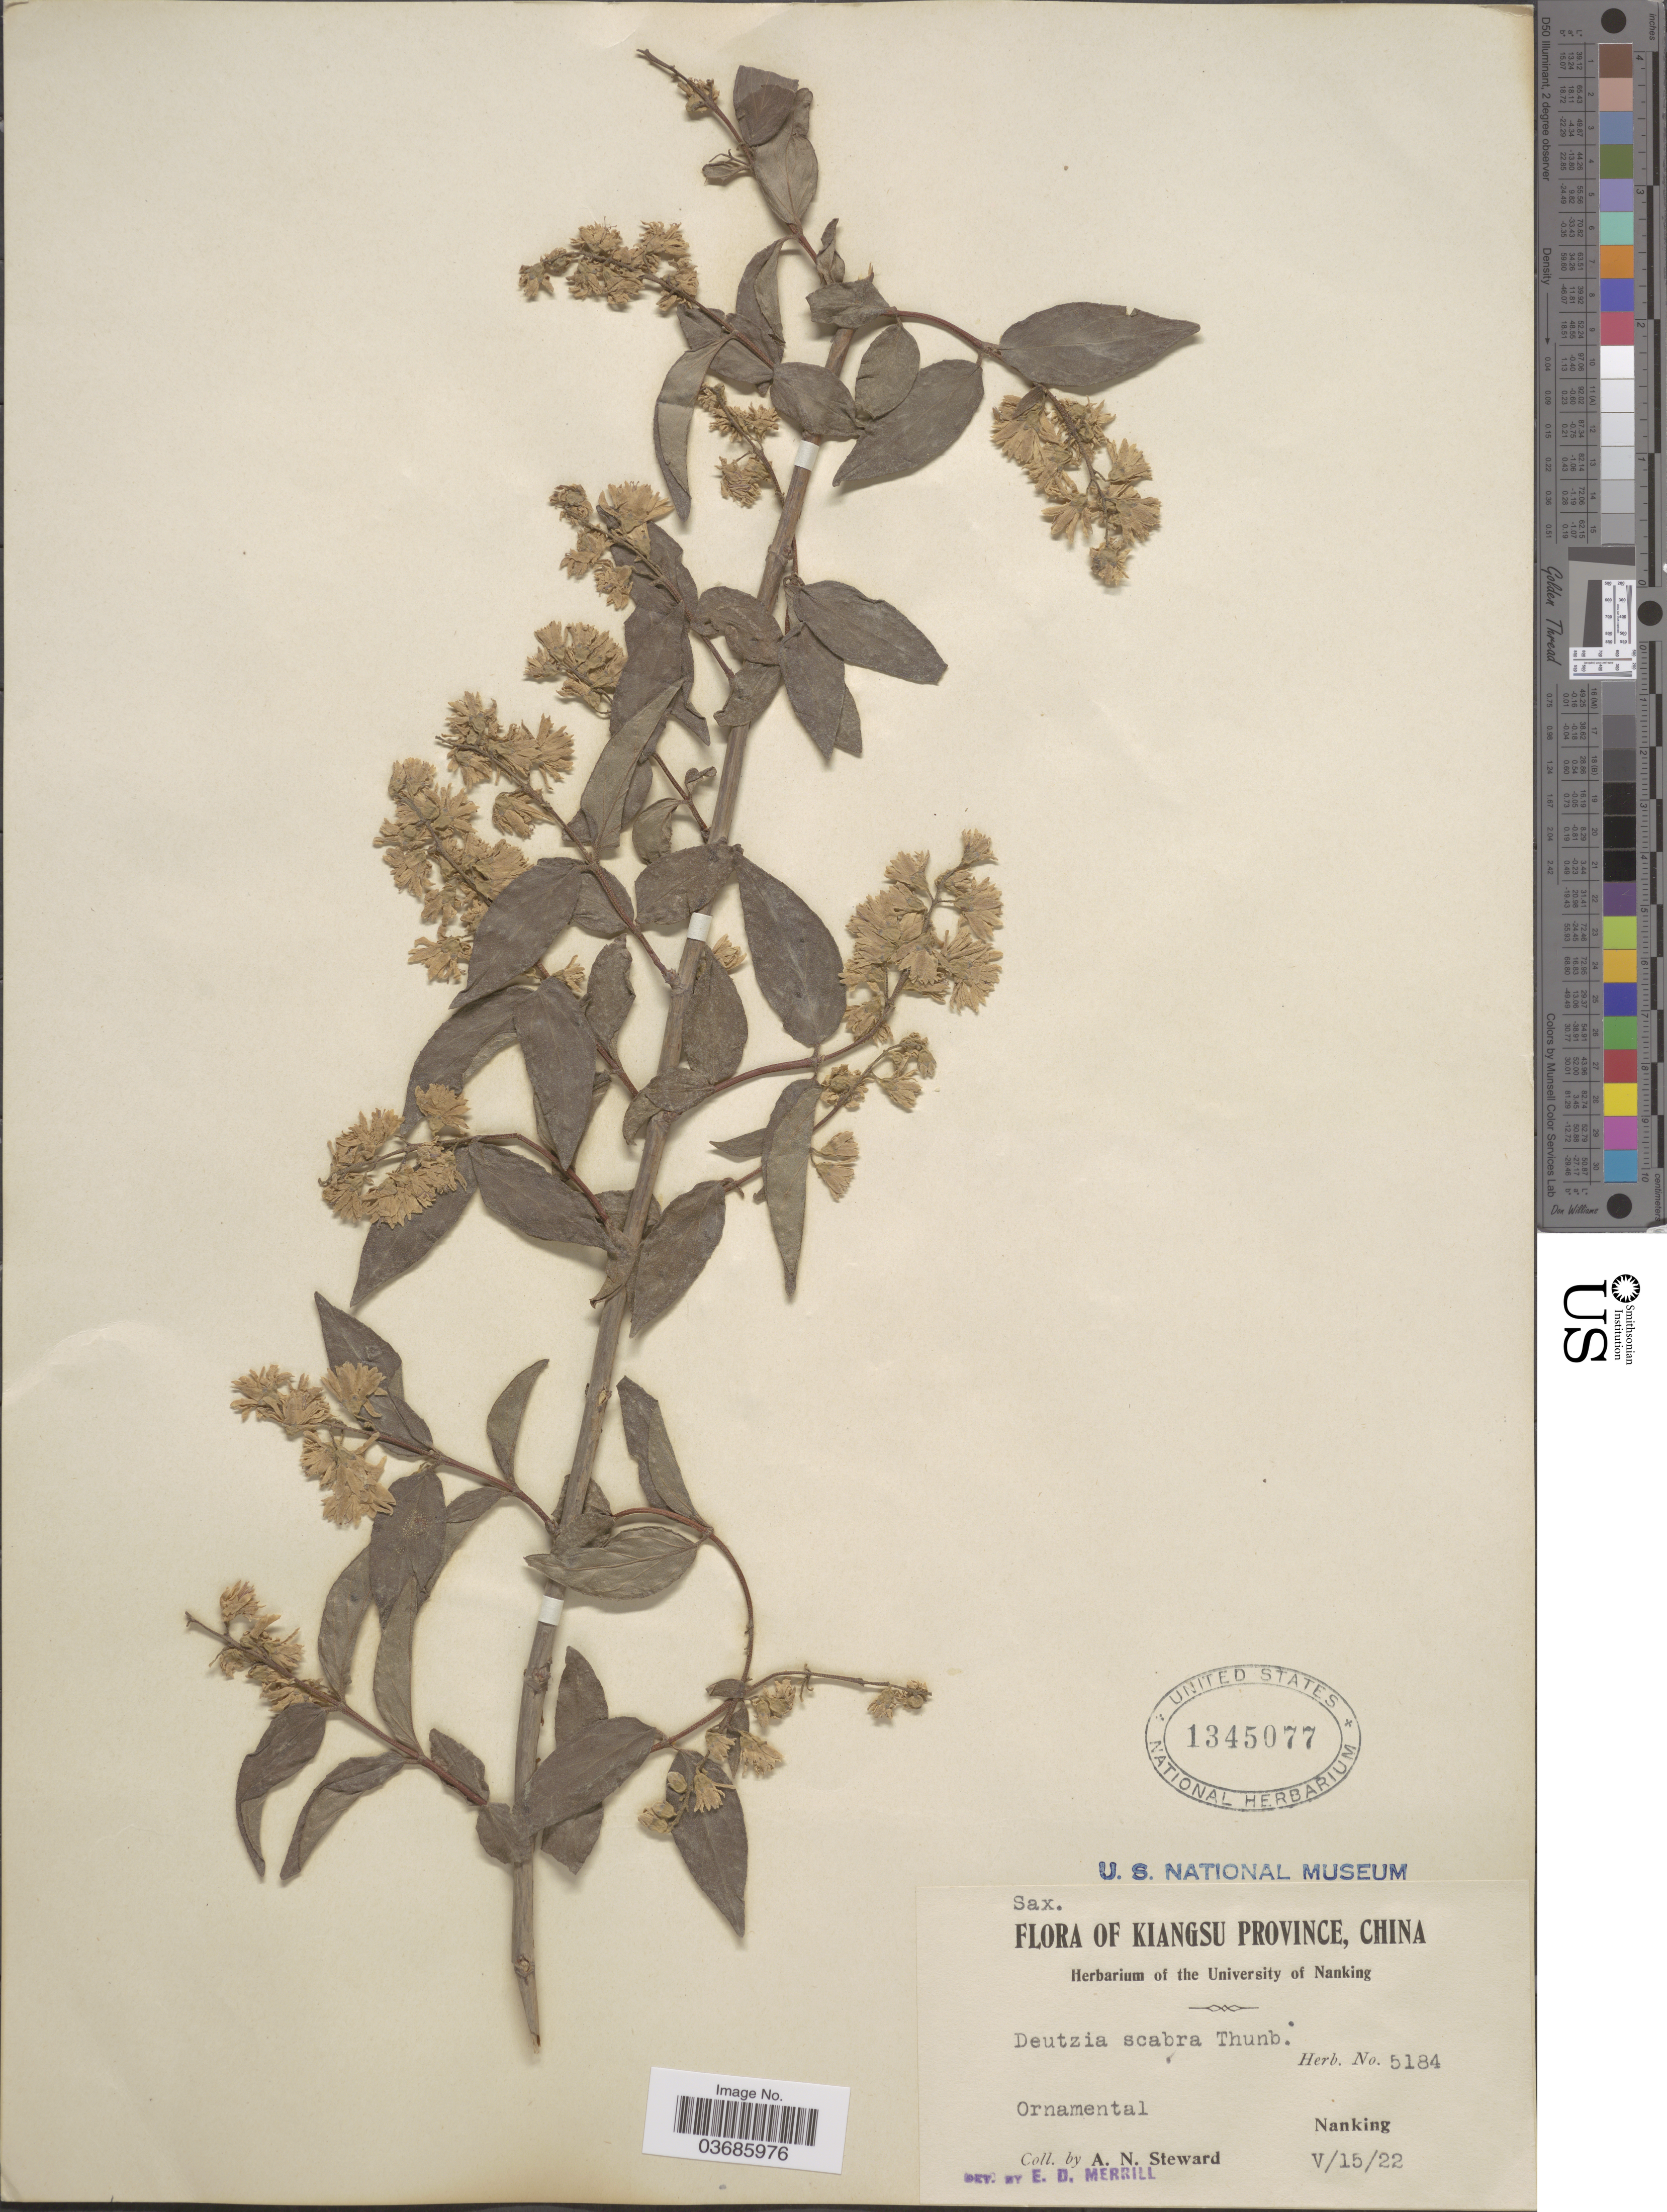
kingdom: Plantae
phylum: Tracheophyta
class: Magnoliopsida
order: Cornales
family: Hydrangeaceae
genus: Deutzia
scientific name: Deutzia scabra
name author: Thunb.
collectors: A. N. Steward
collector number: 5184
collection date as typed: Transcribed d/m/y: 15/5/22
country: China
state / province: Jiangsu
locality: Kiangsu Province. Ornamental. Nanking.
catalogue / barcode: US 1345077